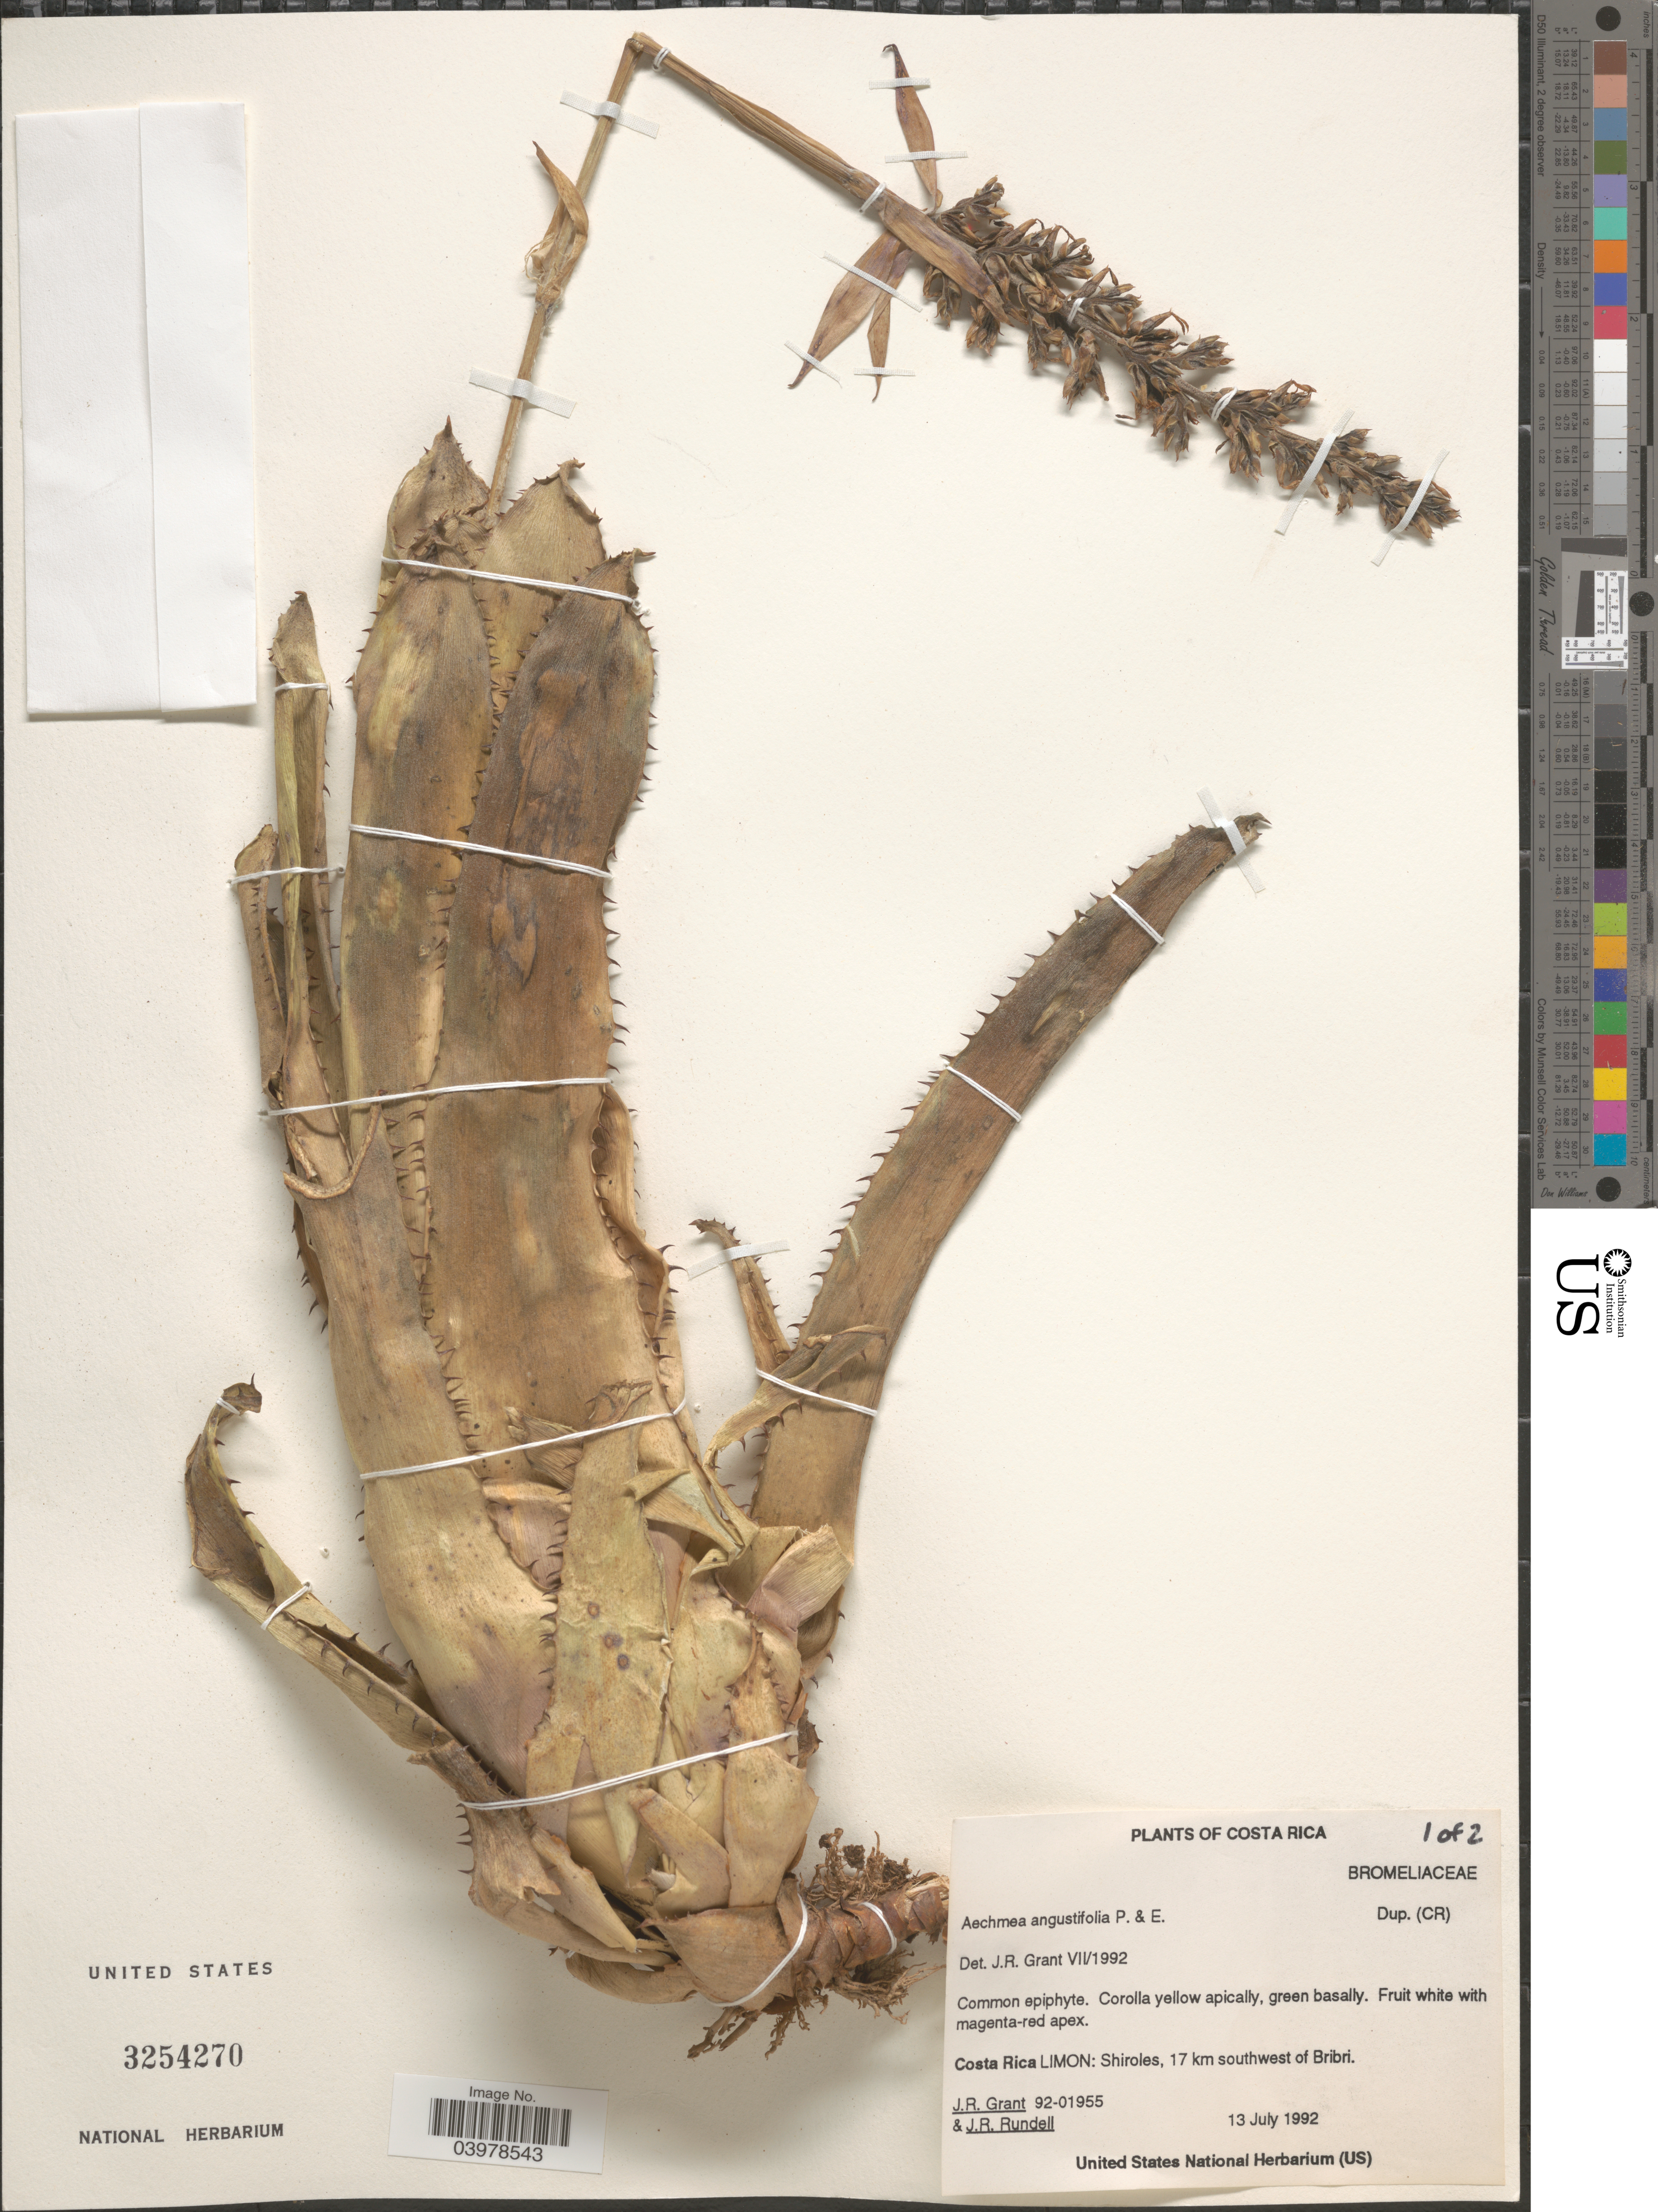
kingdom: Plantae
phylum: Tracheophyta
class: Liliopsida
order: Poales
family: Bromeliaceae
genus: Aechmea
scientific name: Aechmea angustifolia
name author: Poepp. & Endl.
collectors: J. Grant & J. R. Rundell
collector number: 92-01955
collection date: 1992-07-13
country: Costa Rica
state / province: Limón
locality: Shiroles, 17 km southwest of Bribri.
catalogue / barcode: US 3254270